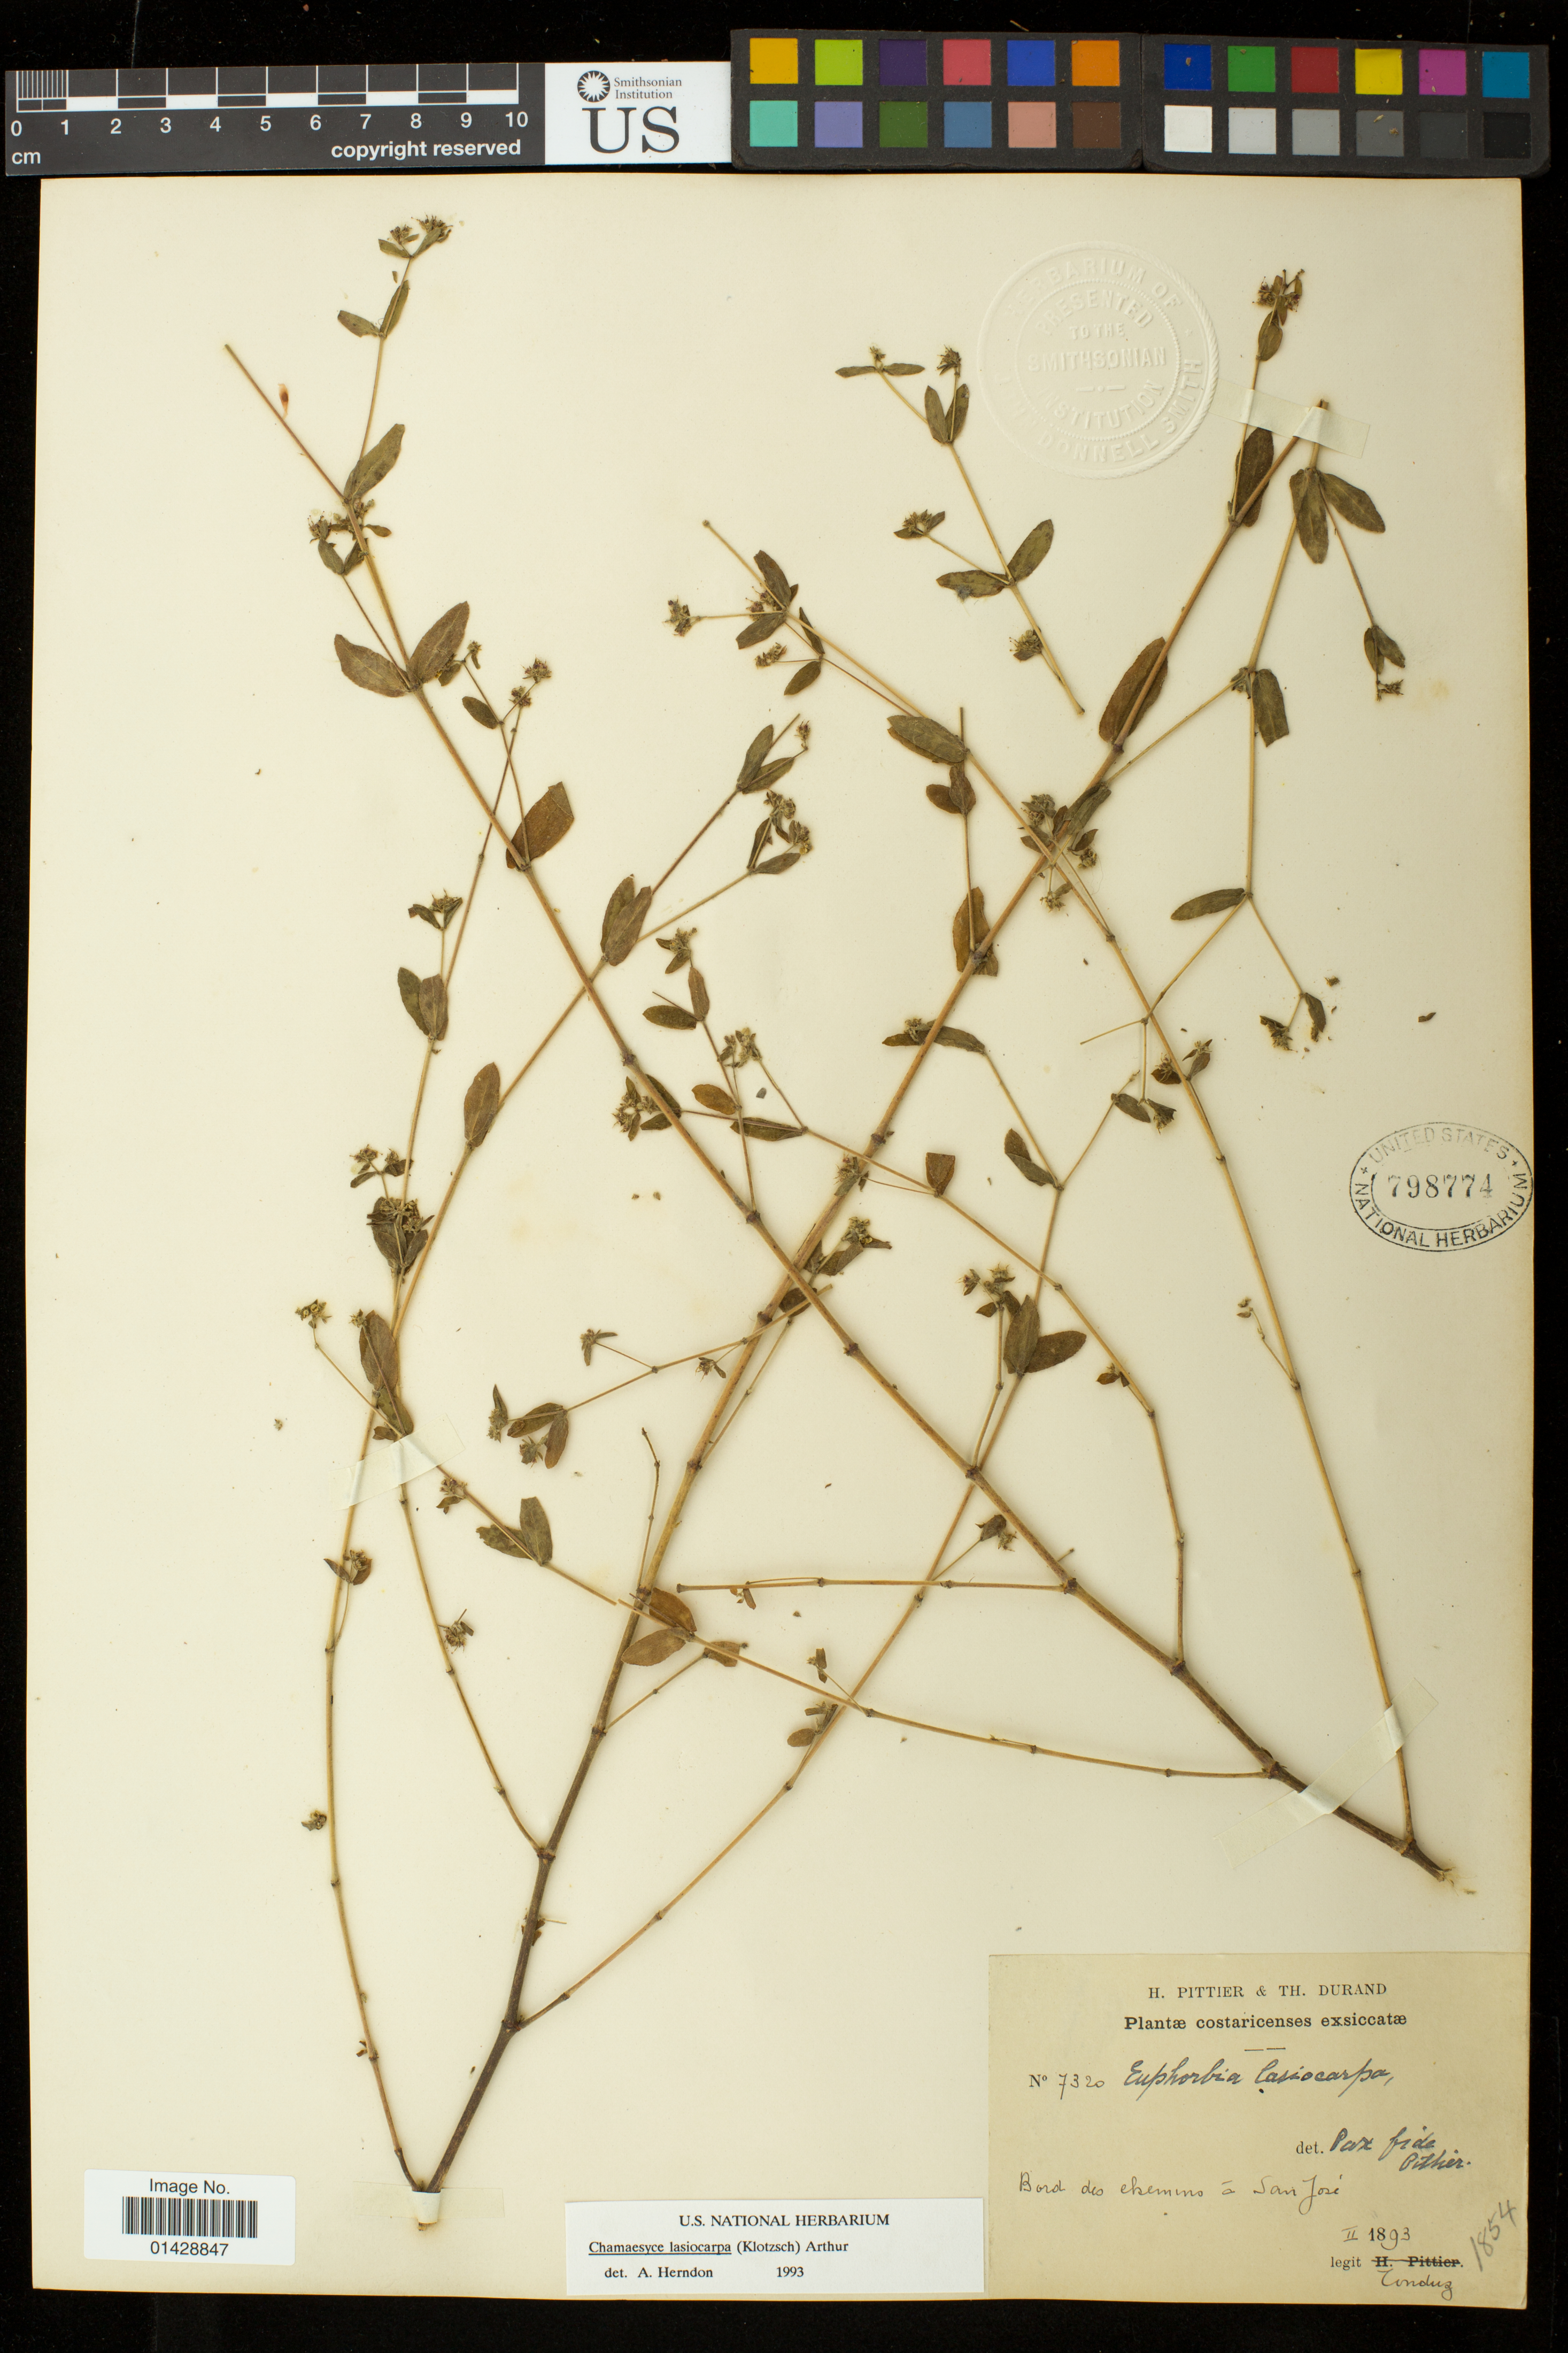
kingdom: Plantae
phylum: Tracheophyta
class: Magnoliopsida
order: Malpighiales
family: Euphorbiaceae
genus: Euphorbia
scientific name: Euphorbia lasiocarpa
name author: Klotzsch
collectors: A. Tonduz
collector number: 7320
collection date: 1893-02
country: Costa Rica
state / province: San José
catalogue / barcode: US 798774